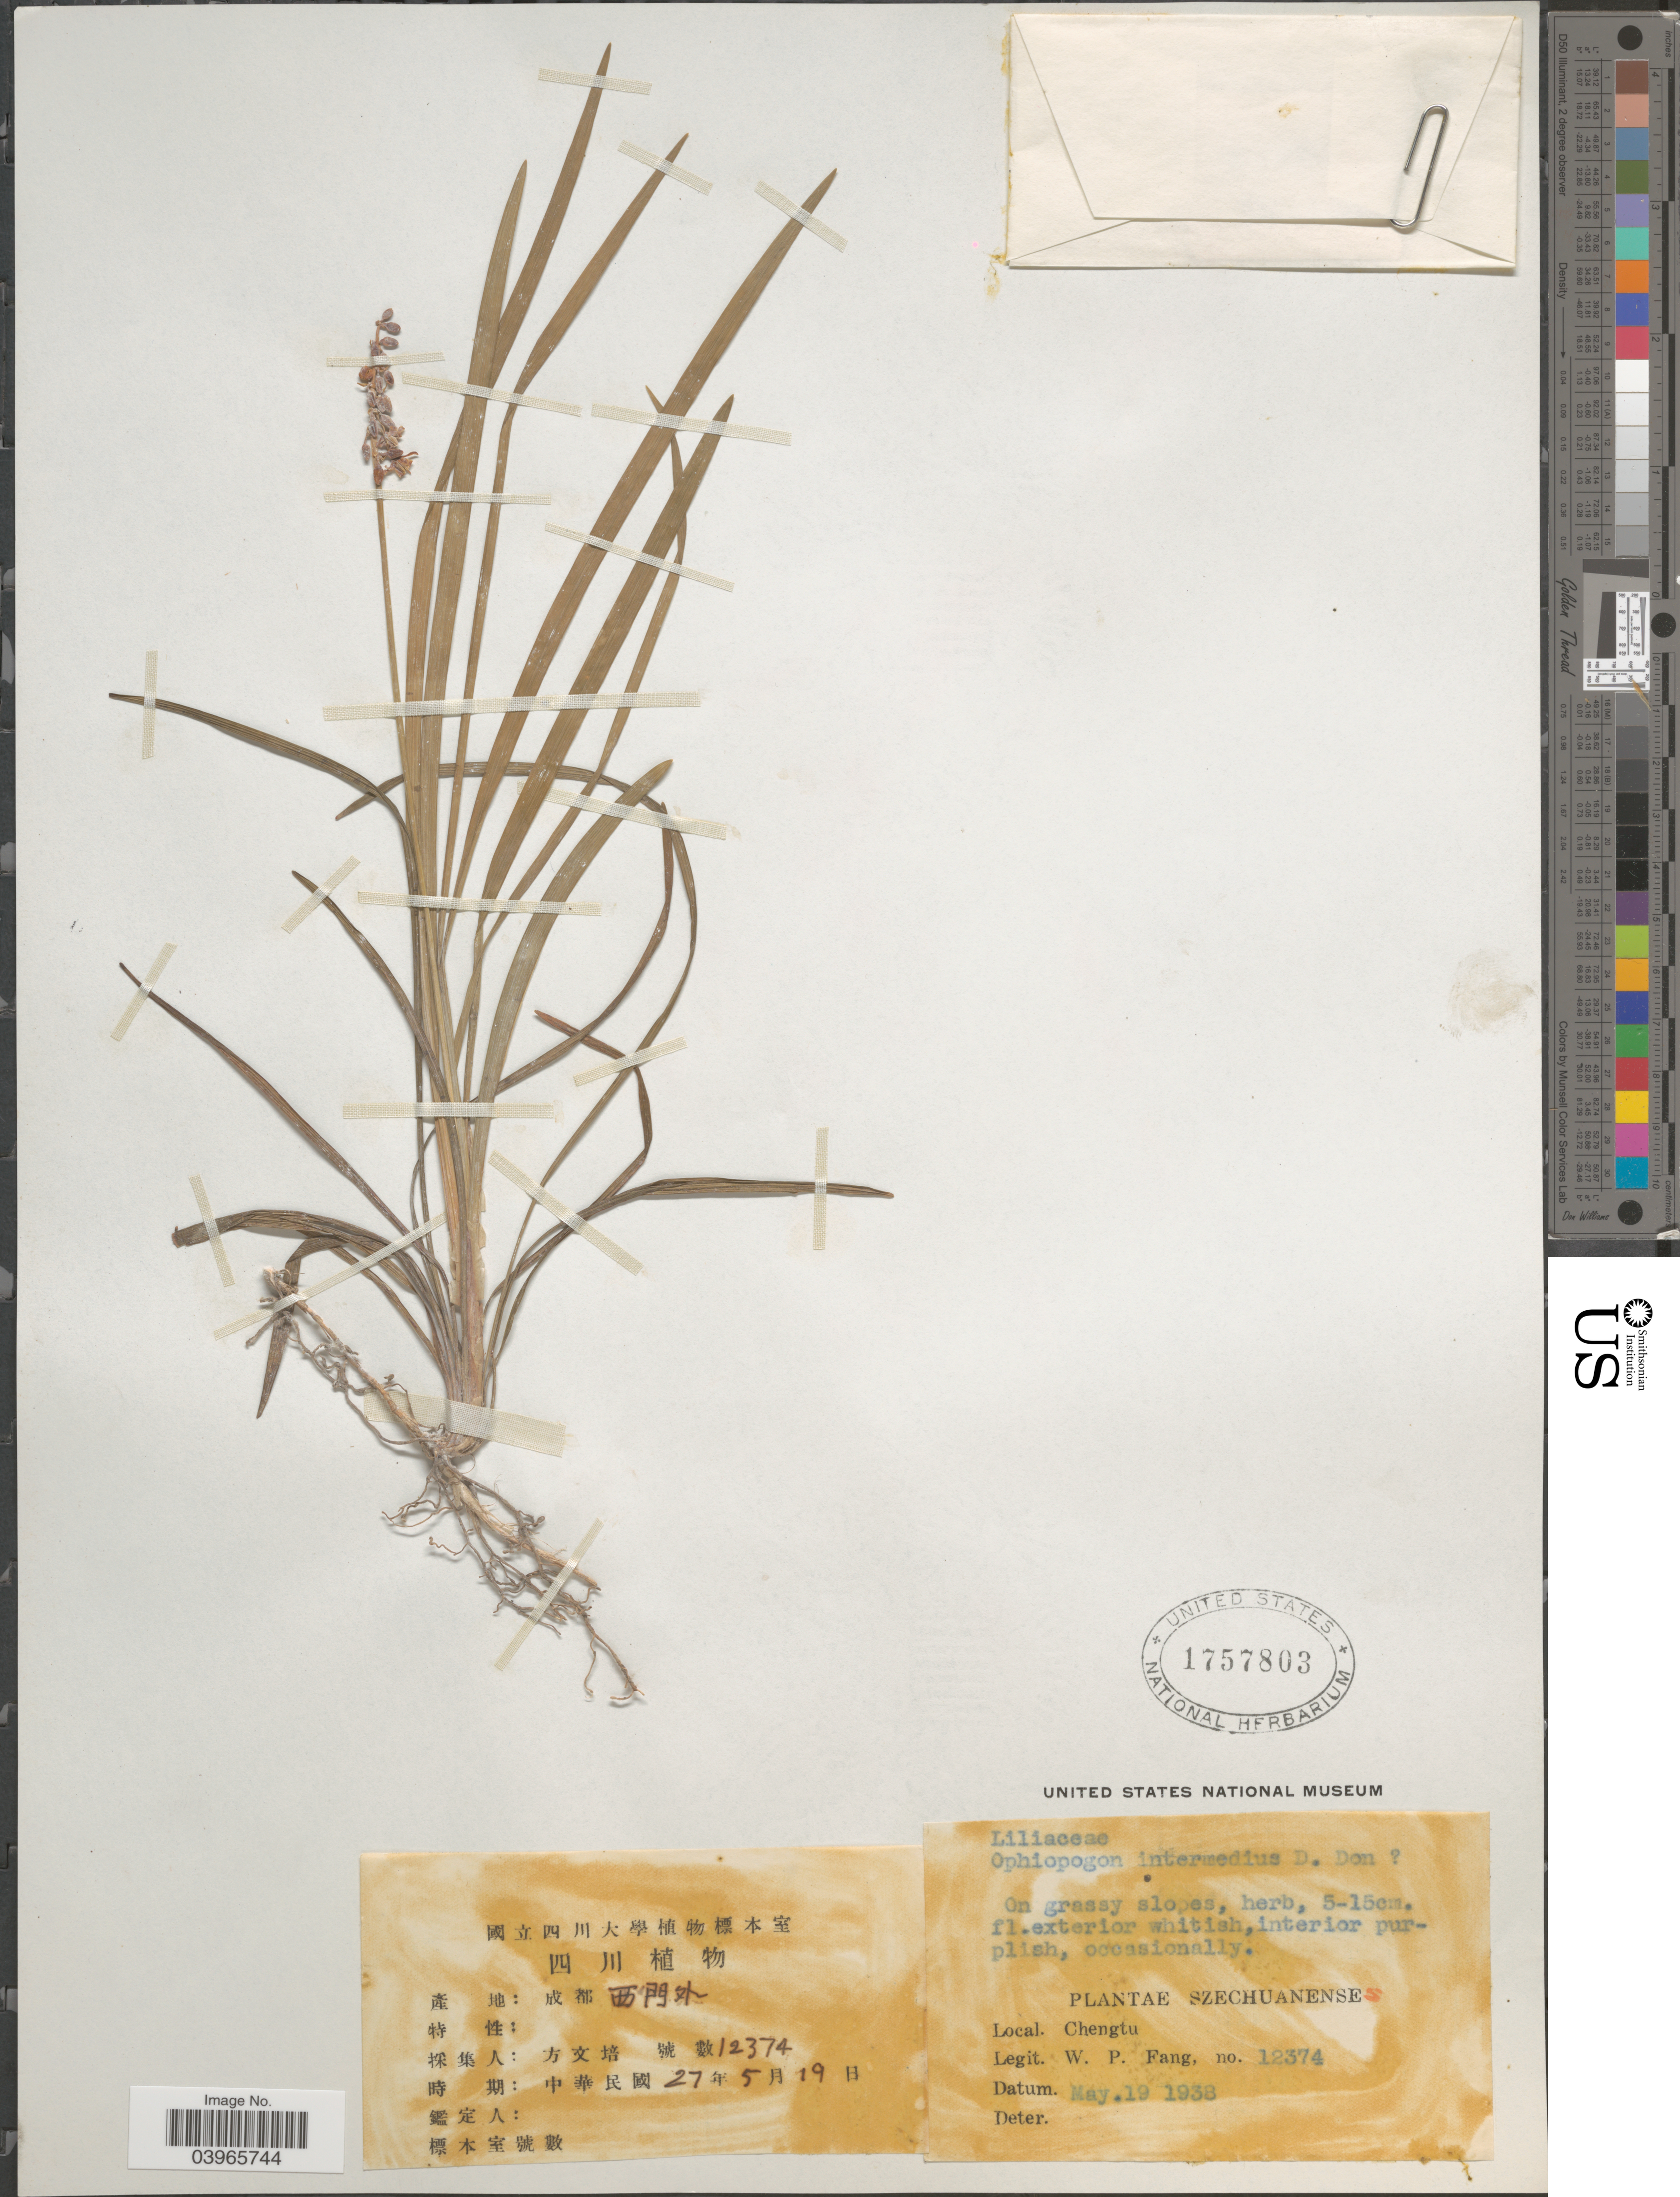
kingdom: Plantae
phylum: Tracheophyta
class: Liliopsida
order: Asparagales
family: Asparagaceae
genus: Ophiopogon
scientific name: Ophiopogon intermedius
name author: D. Don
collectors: W. P. Fang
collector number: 12374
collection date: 1938-05-19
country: China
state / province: Sichuan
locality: Szechuanenses. Chengtu.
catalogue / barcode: US 1757803